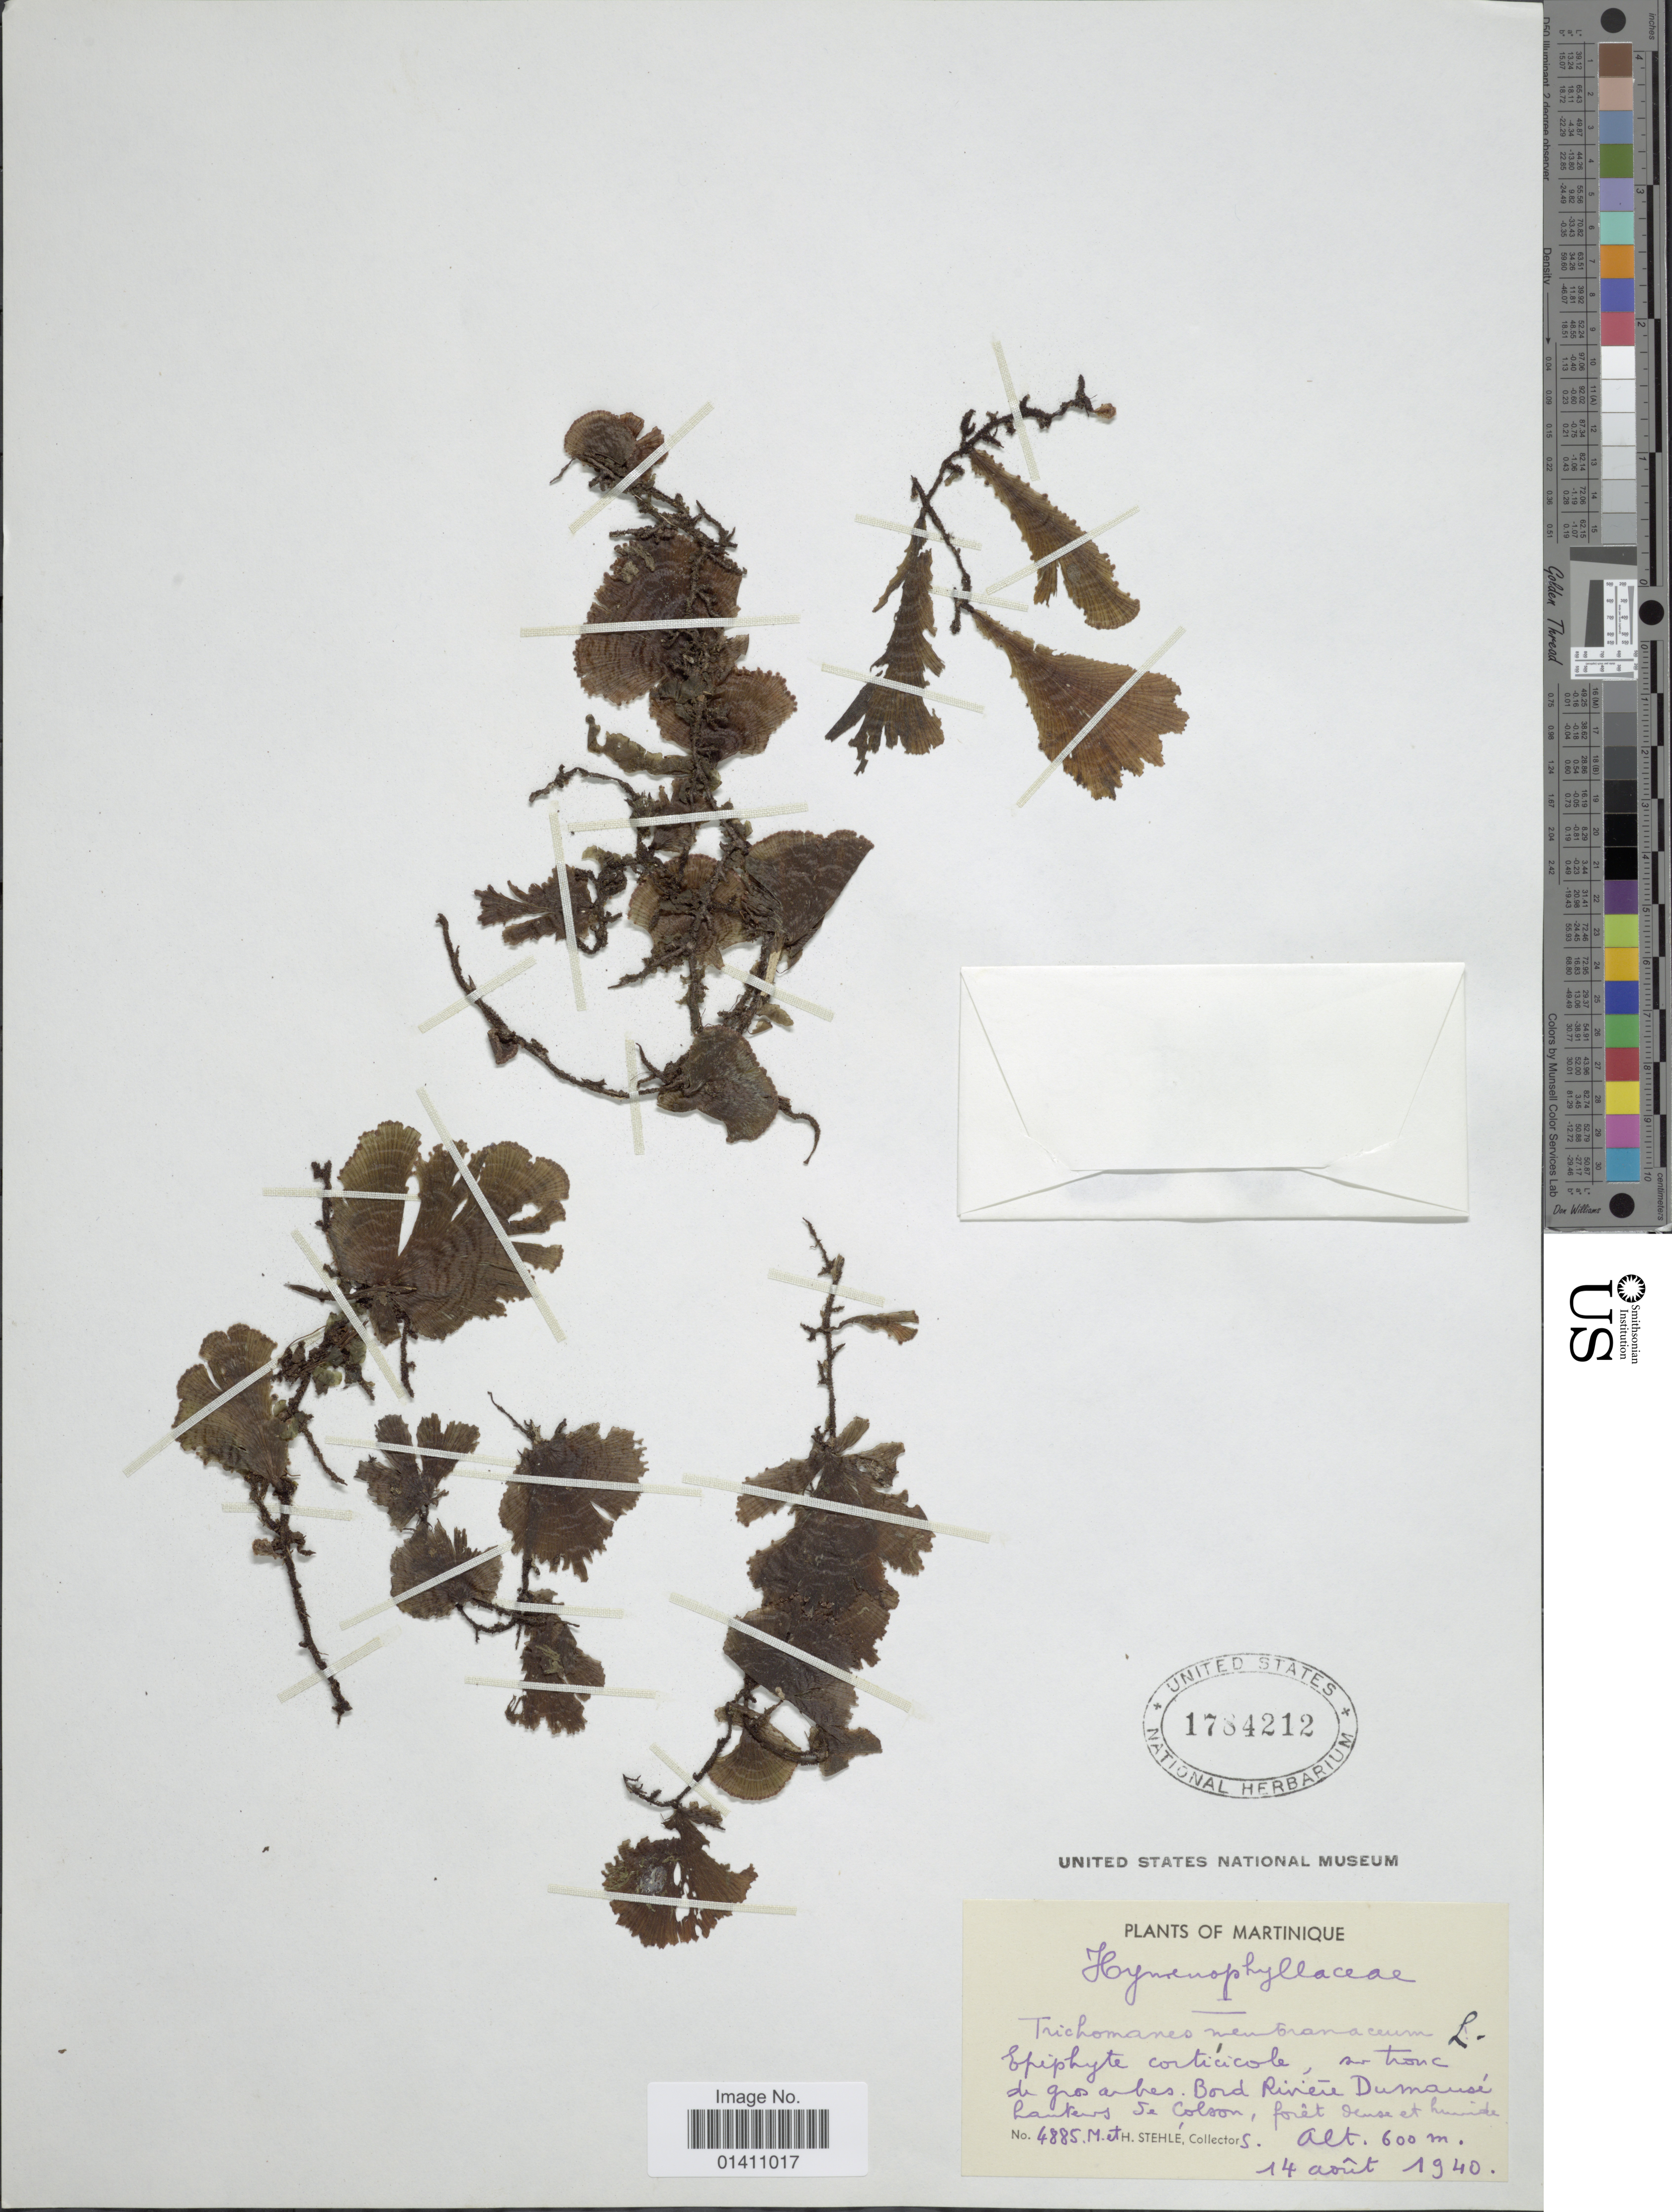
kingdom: Plantae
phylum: Tracheophyta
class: Polypodiopsida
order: Hymenophyllales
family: Hymenophyllaceae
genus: Didymoglossum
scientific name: Didymoglossum membranaceum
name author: (L.) Vareschi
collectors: M. Stehlé & H. Stehlé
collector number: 4885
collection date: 1940-08-14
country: Martinique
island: Martinique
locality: Bord Riviére Dumauzé Hauters de Colson.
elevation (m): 600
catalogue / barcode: US 1784212